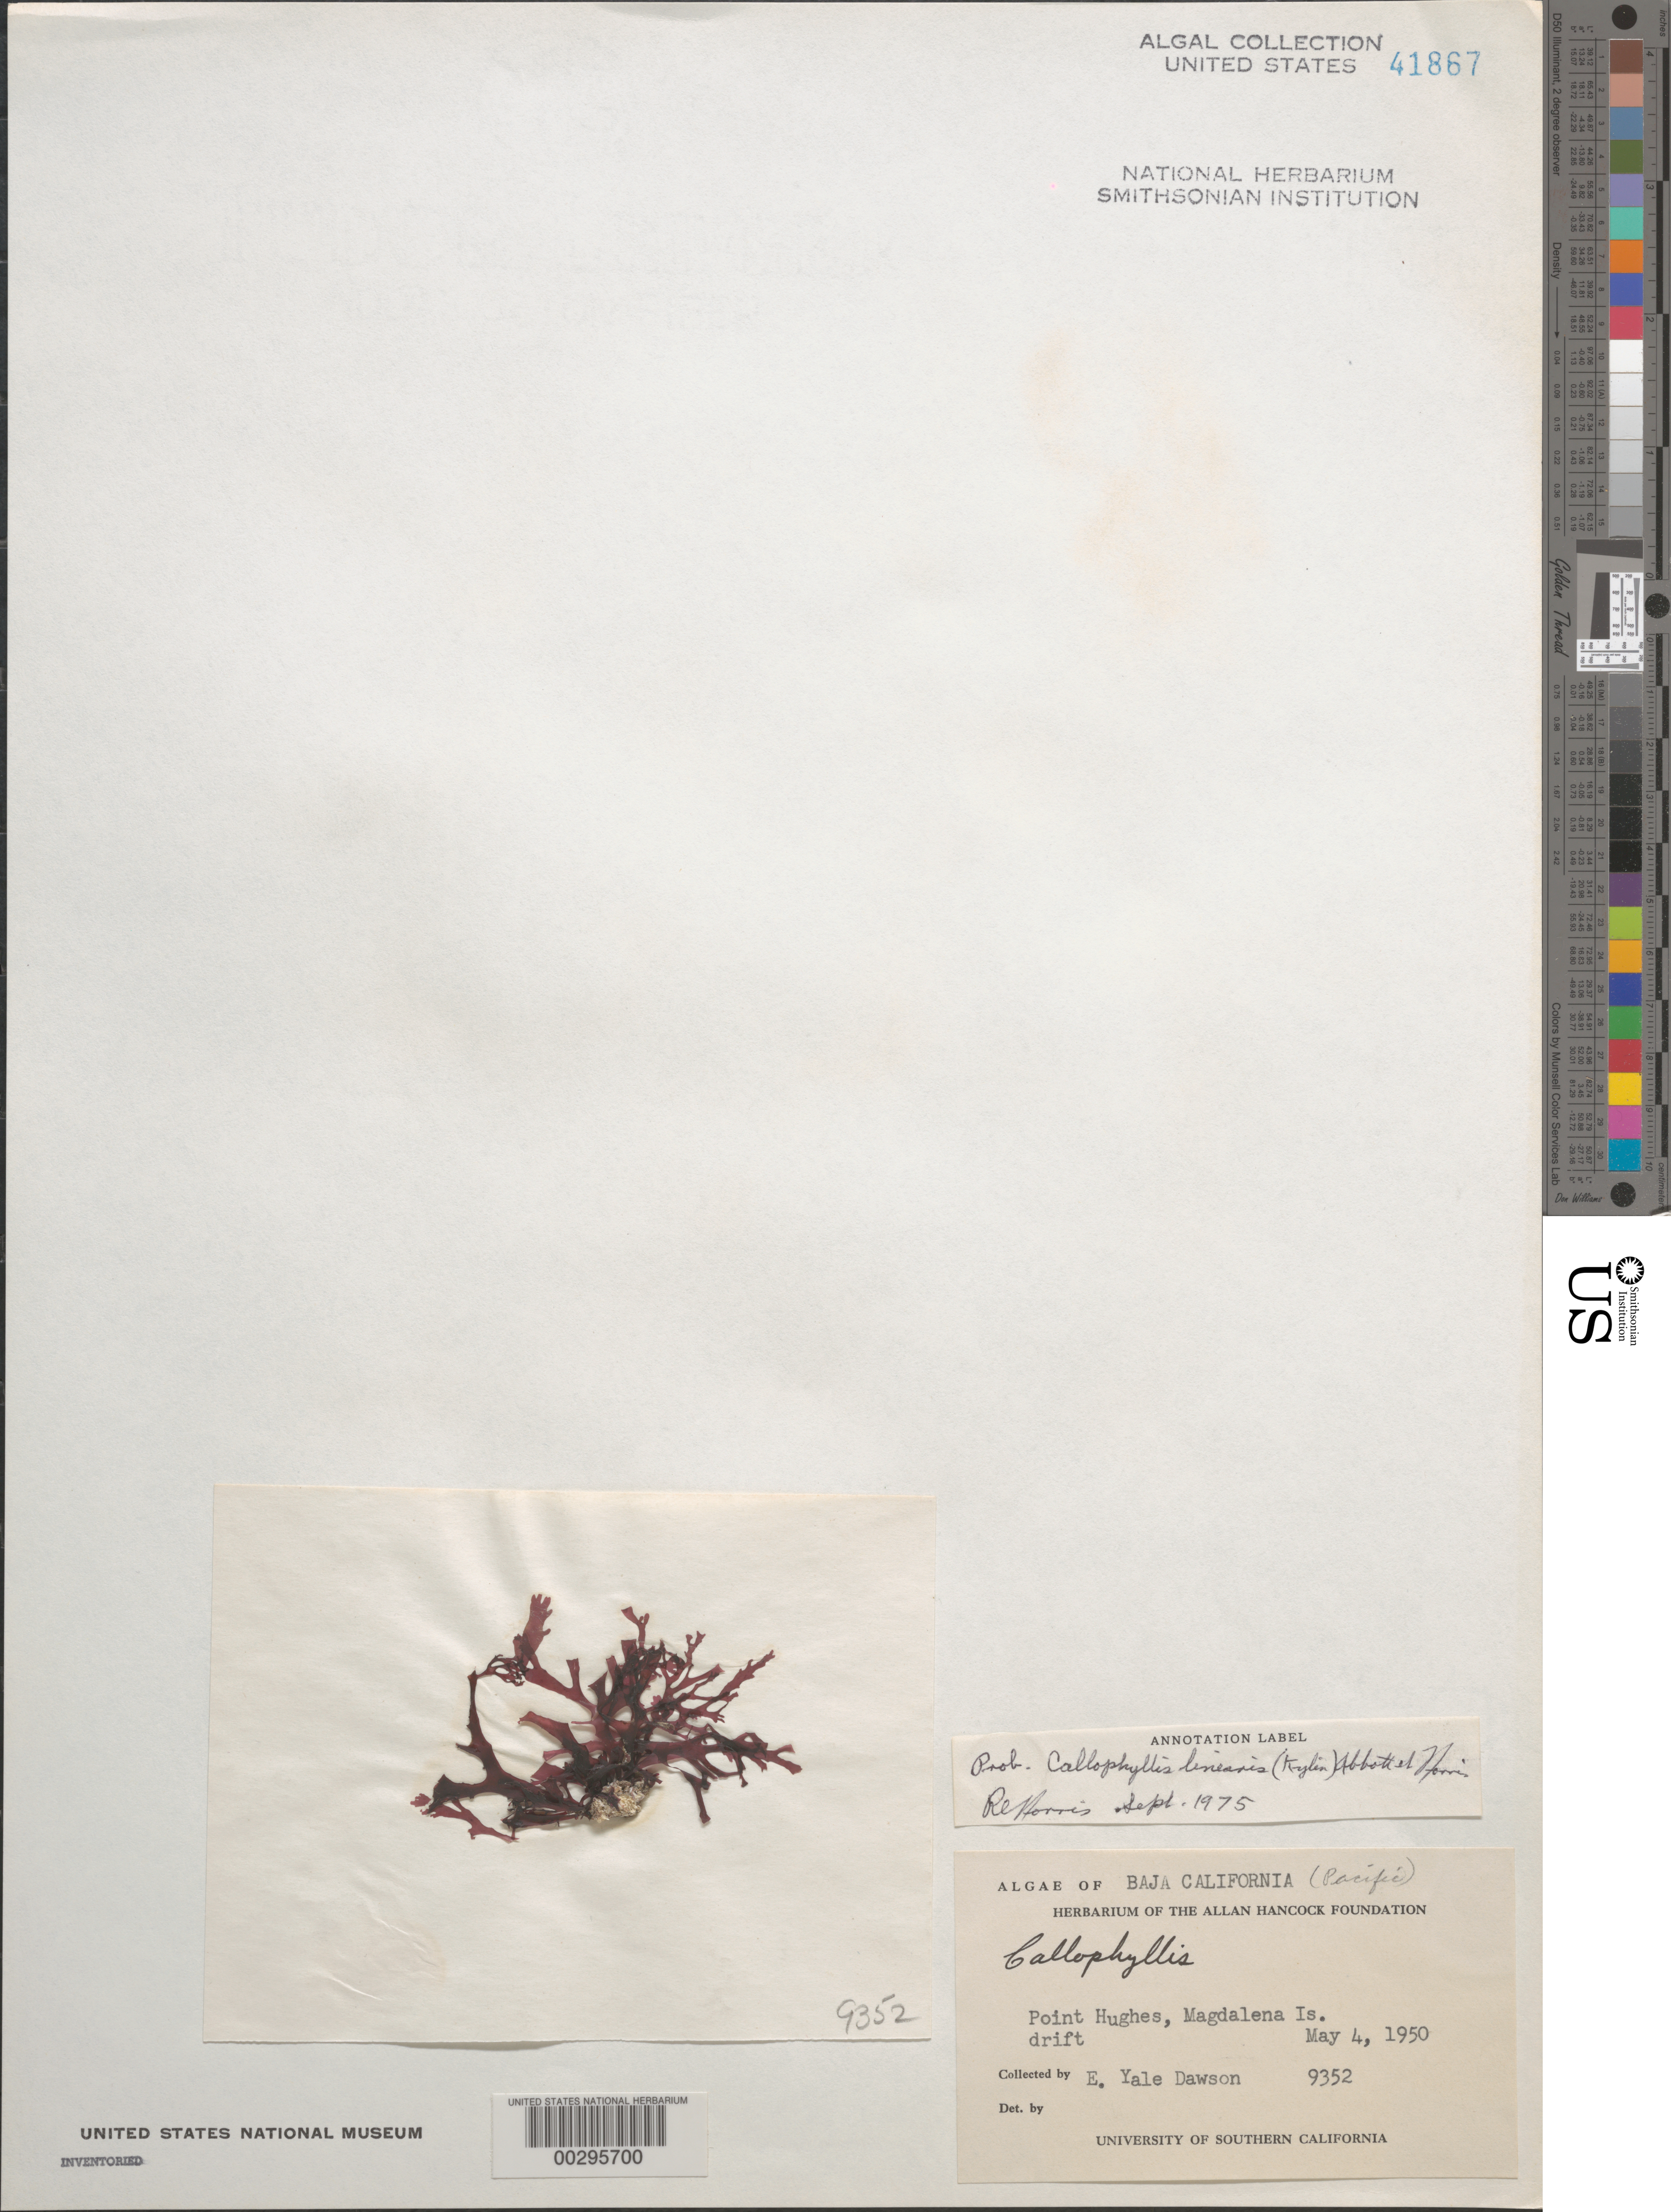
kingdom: Plantae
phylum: Rhodophyta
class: Florideophyceae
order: Gigartinales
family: Kallymeniaceae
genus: Callophyllis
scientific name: Callophyllis linearis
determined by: Norris, R. E.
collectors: E. Y. Dawson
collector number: EYD 9352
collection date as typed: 04 May 1950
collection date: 1950-05-04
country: Mexico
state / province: Baja California Sur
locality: Punta Hughes, Isla Magdalena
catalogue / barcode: US 41867